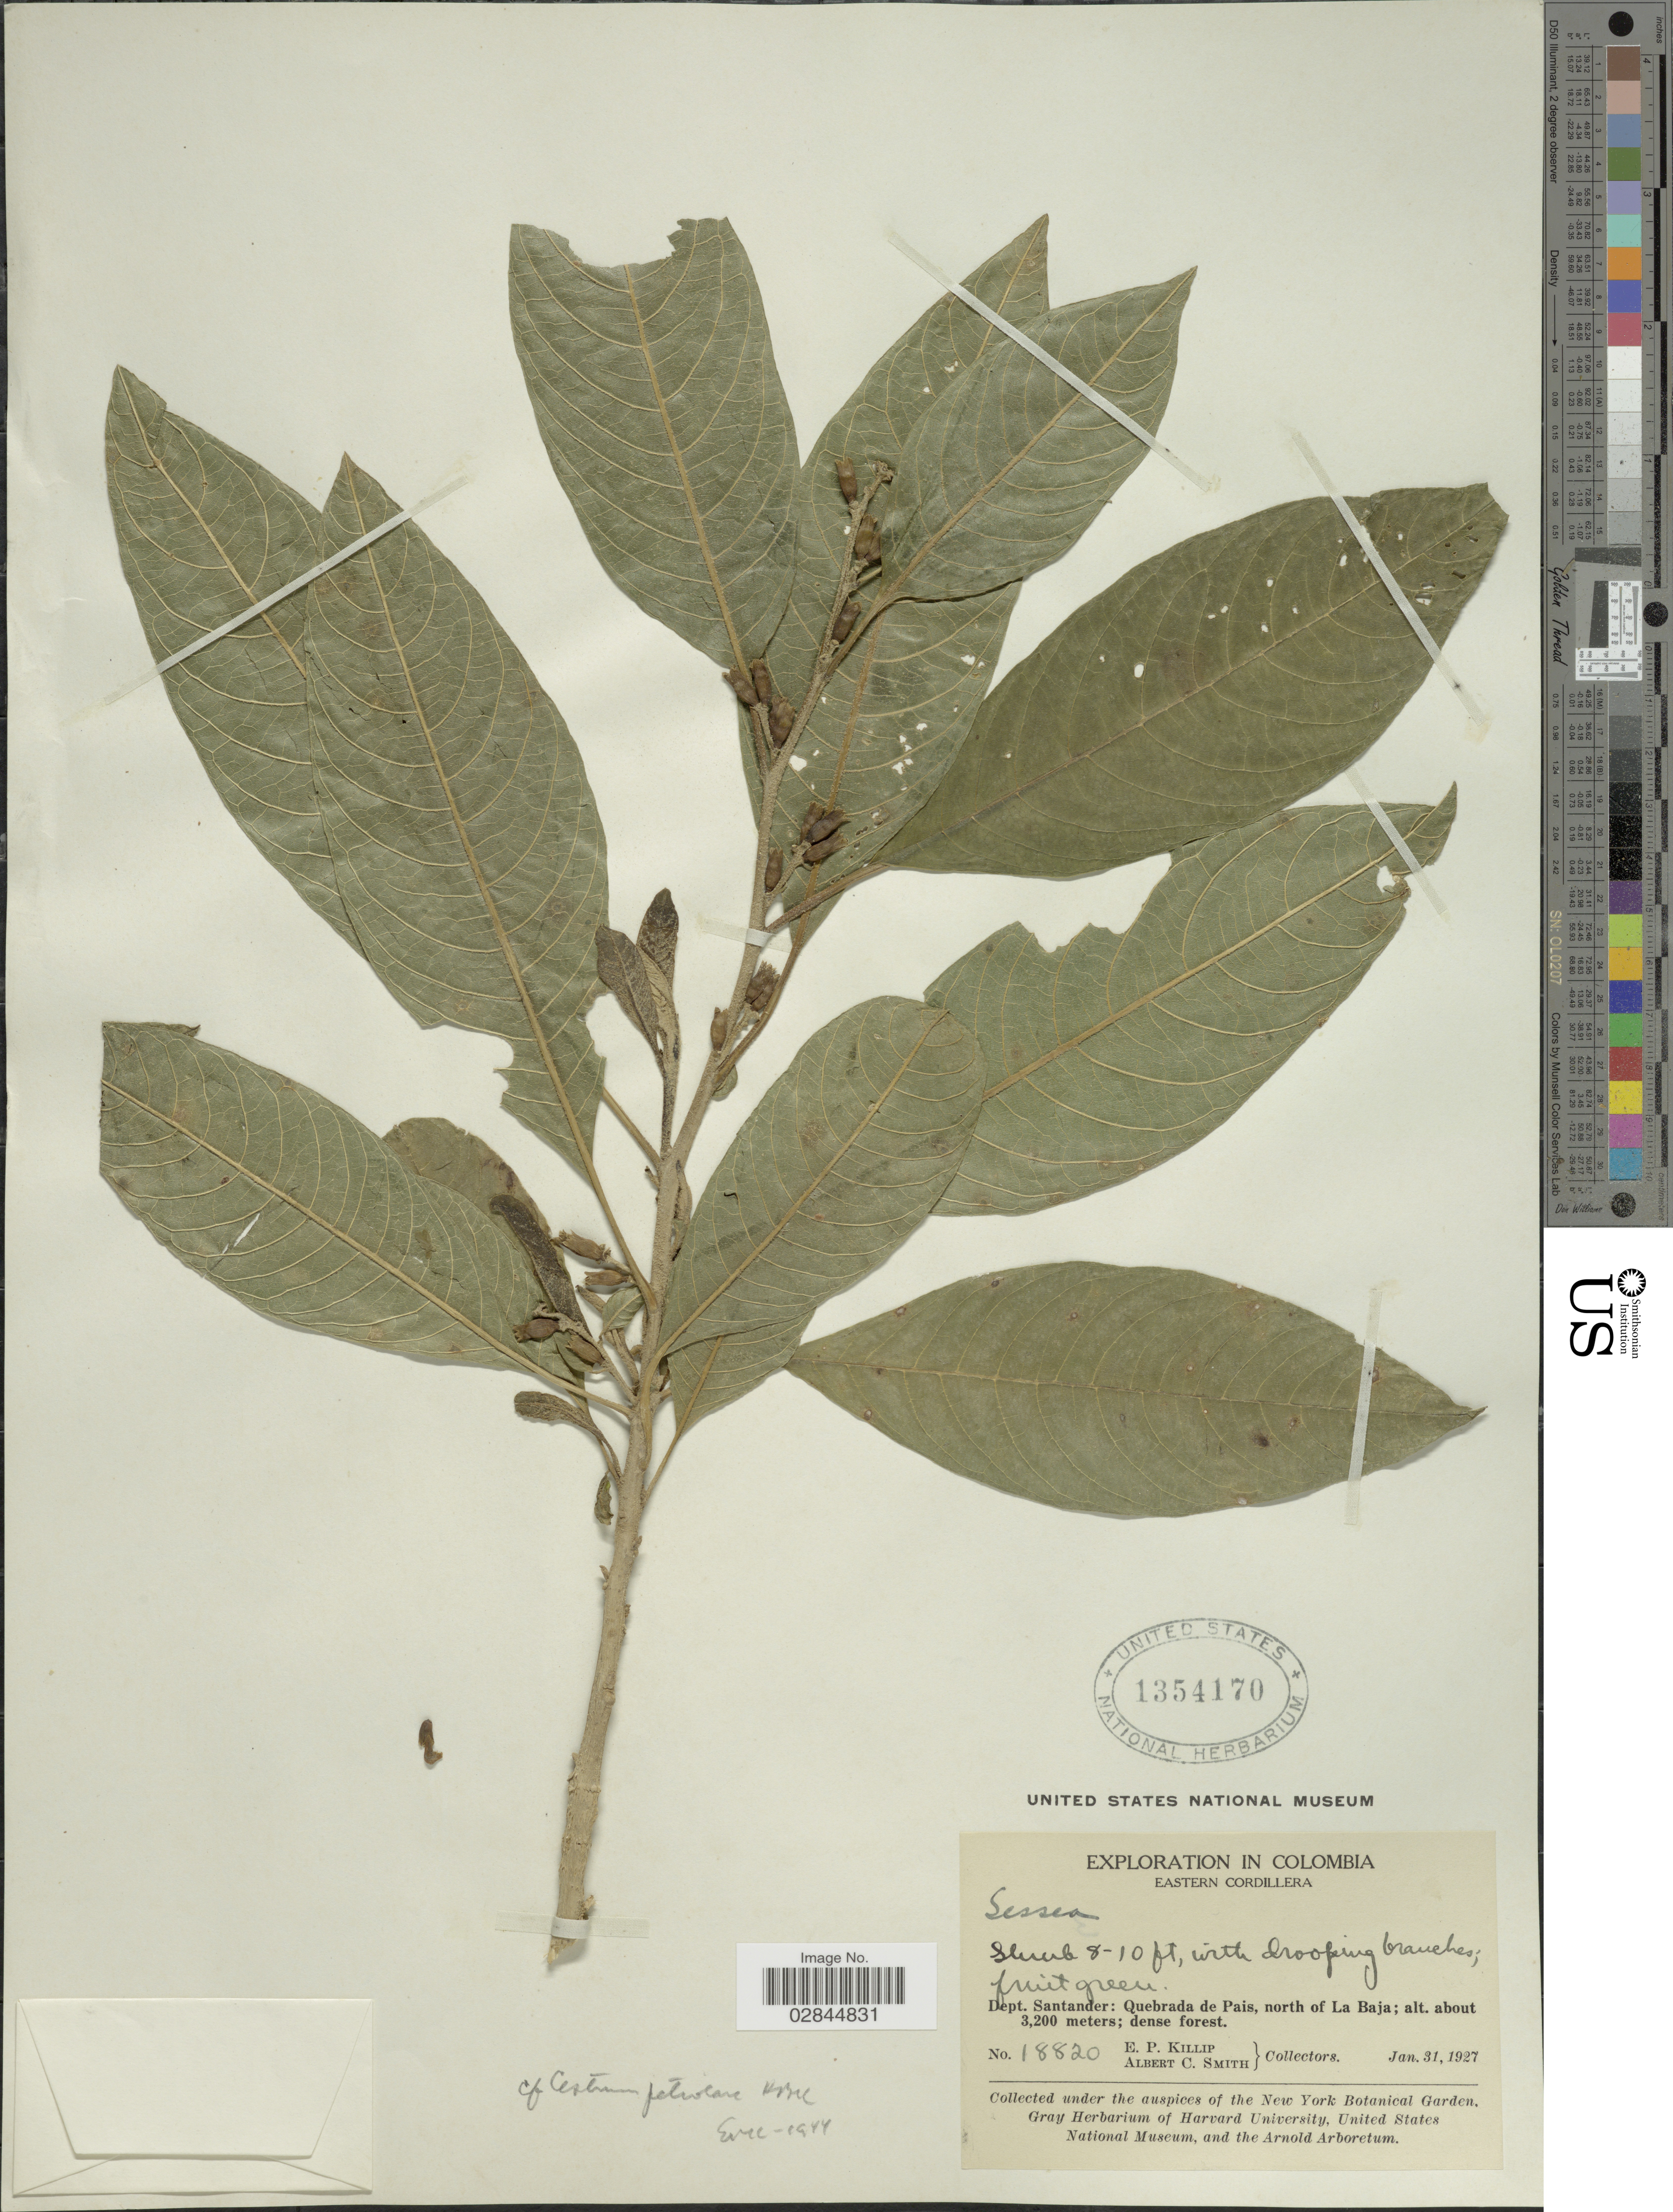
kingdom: Plantae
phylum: Tracheophyta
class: Magnoliopsida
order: Solanales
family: Solanaceae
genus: Cestrum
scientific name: Cestrum petiolare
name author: Kunth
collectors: E. P. Killip & A. C. Smith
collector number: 18820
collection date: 1927-01-31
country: Colombia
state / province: Santander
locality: Eastern Cordillera. Dept. Santander: Quebrada de Pais, north of La Baja.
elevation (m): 975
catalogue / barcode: US 1354170